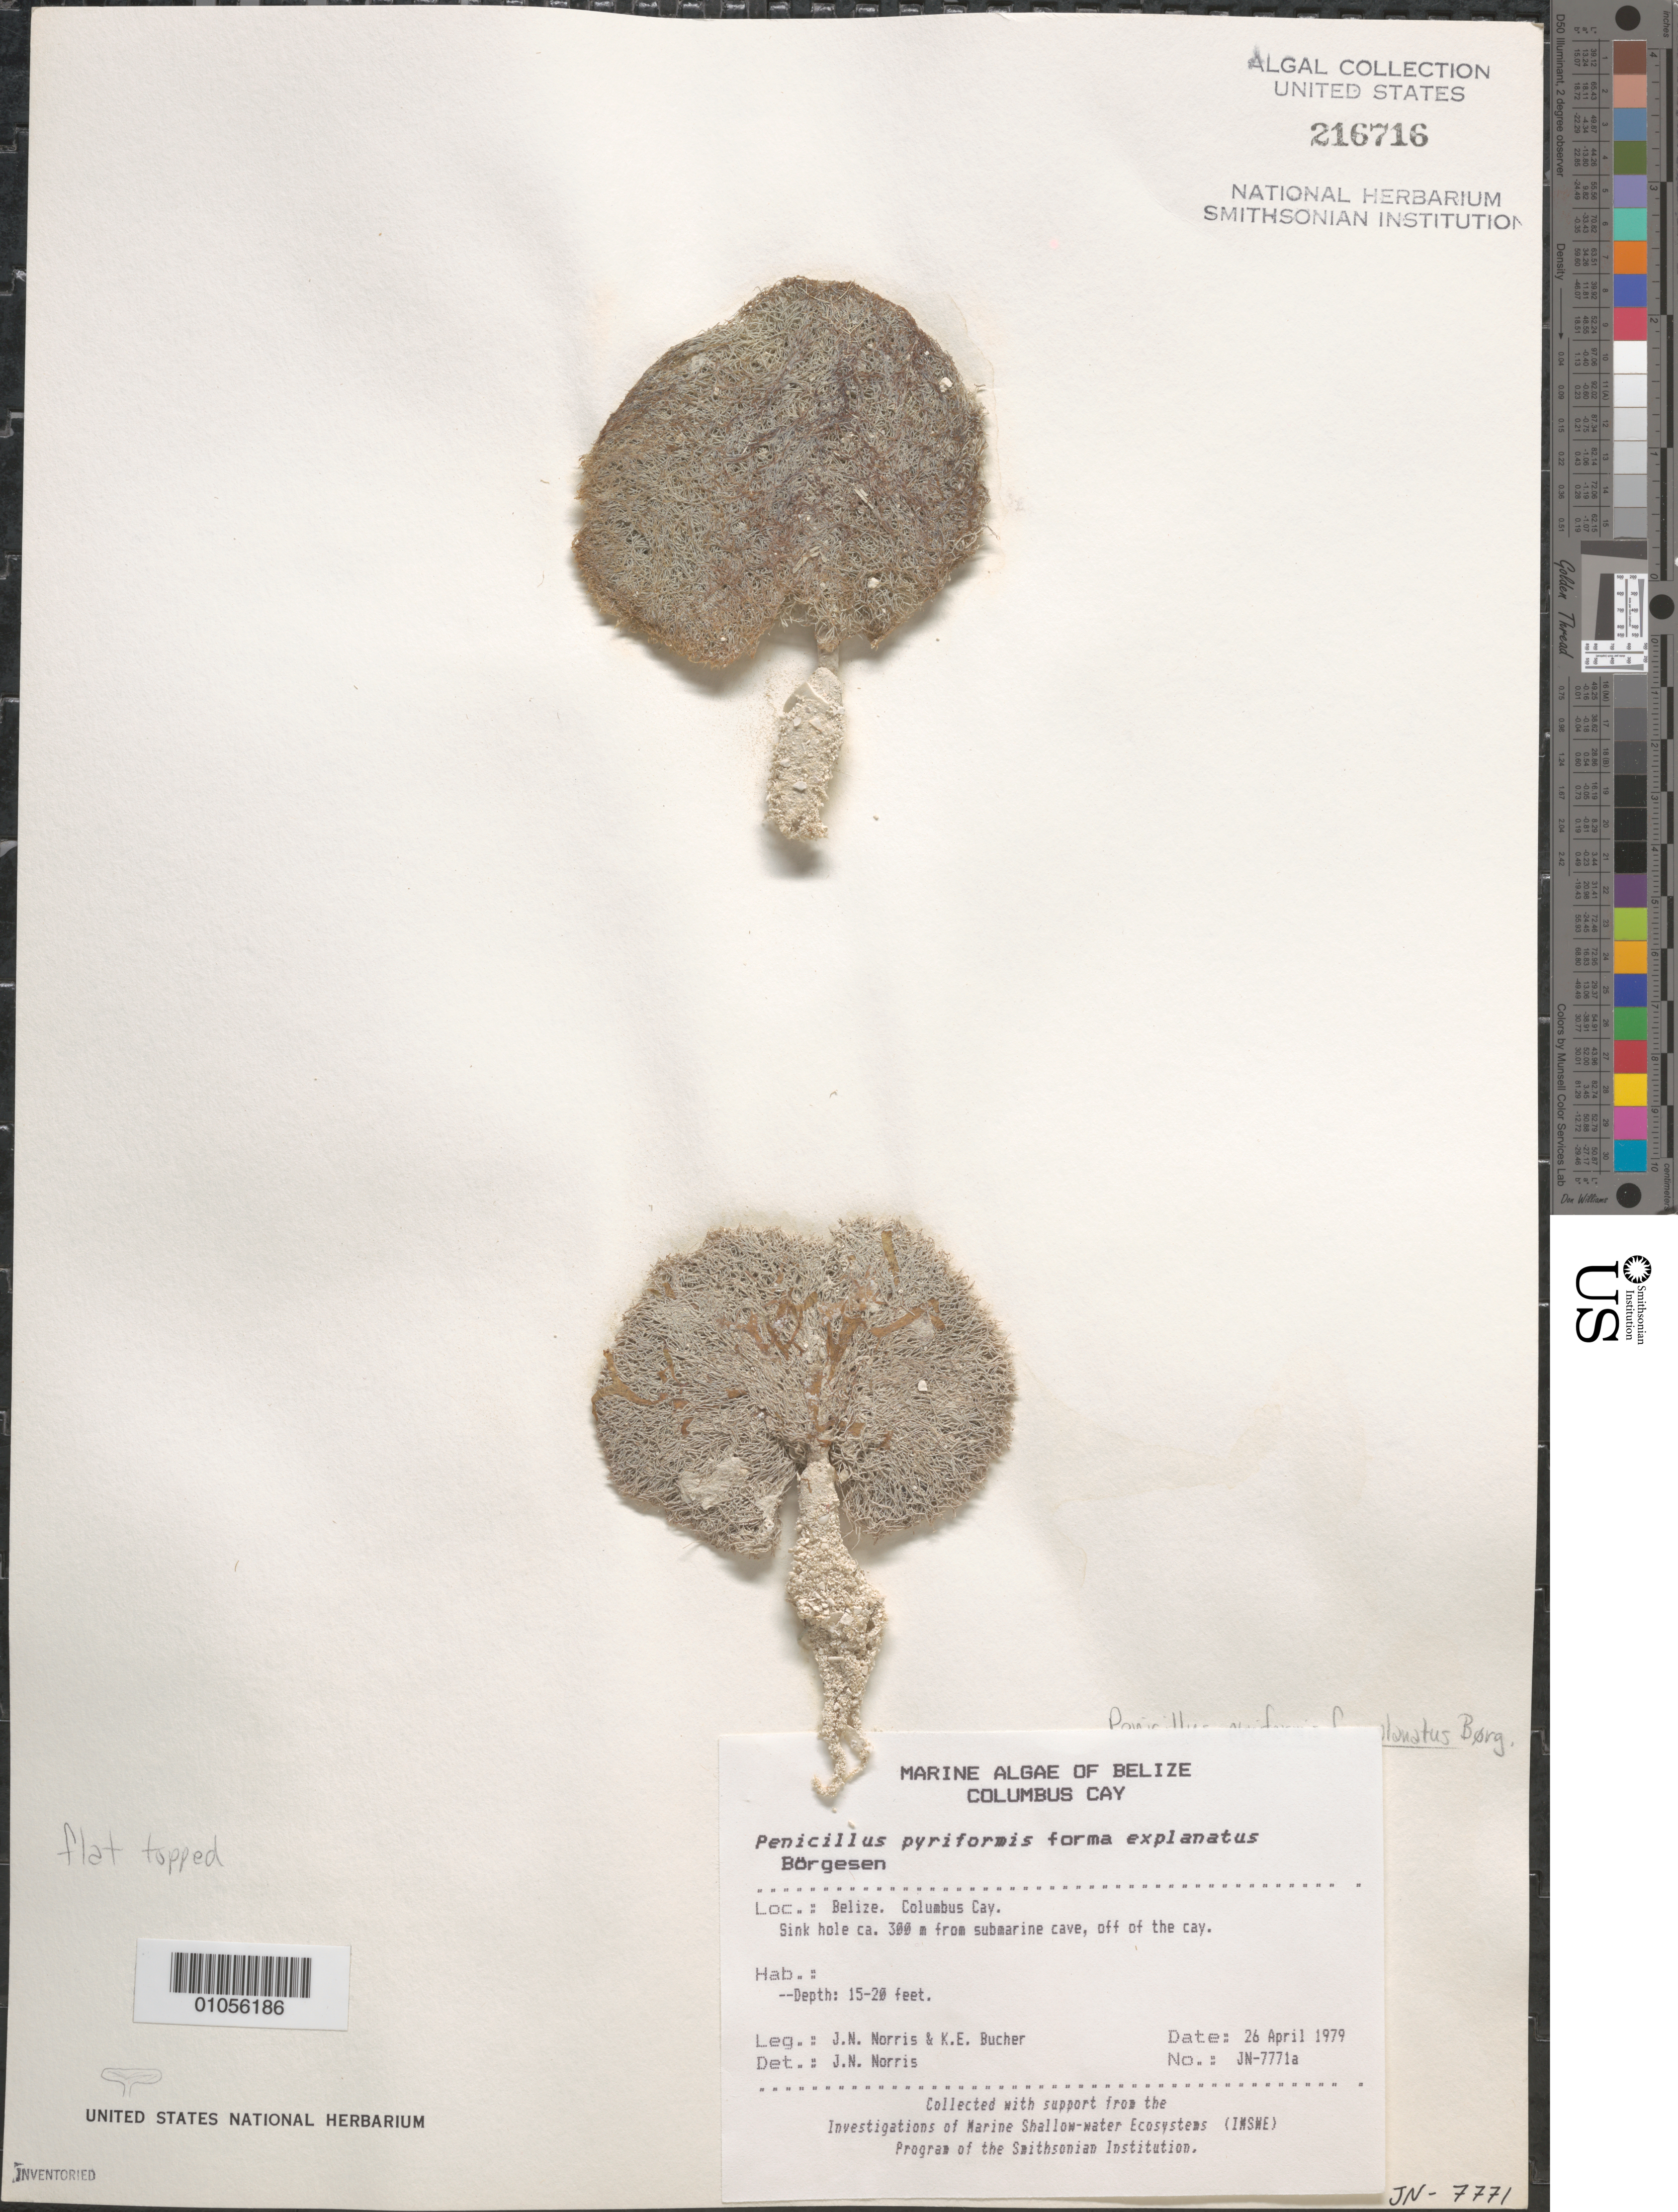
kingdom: Plantae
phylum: Chlorophyta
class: Ulvophyceae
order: Bryopsidales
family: Udoteaceae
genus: Penicillus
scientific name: Penicillus pyriformis f. explanatus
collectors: J. N. Norris & K. E. Bucher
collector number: JN-7771A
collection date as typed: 26 Apr 1979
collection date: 1979-04-26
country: Belize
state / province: Stann Creek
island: Columbus Cay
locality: Sink hole ca. 300 m from submarine cave, off of the cay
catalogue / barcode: US 216716